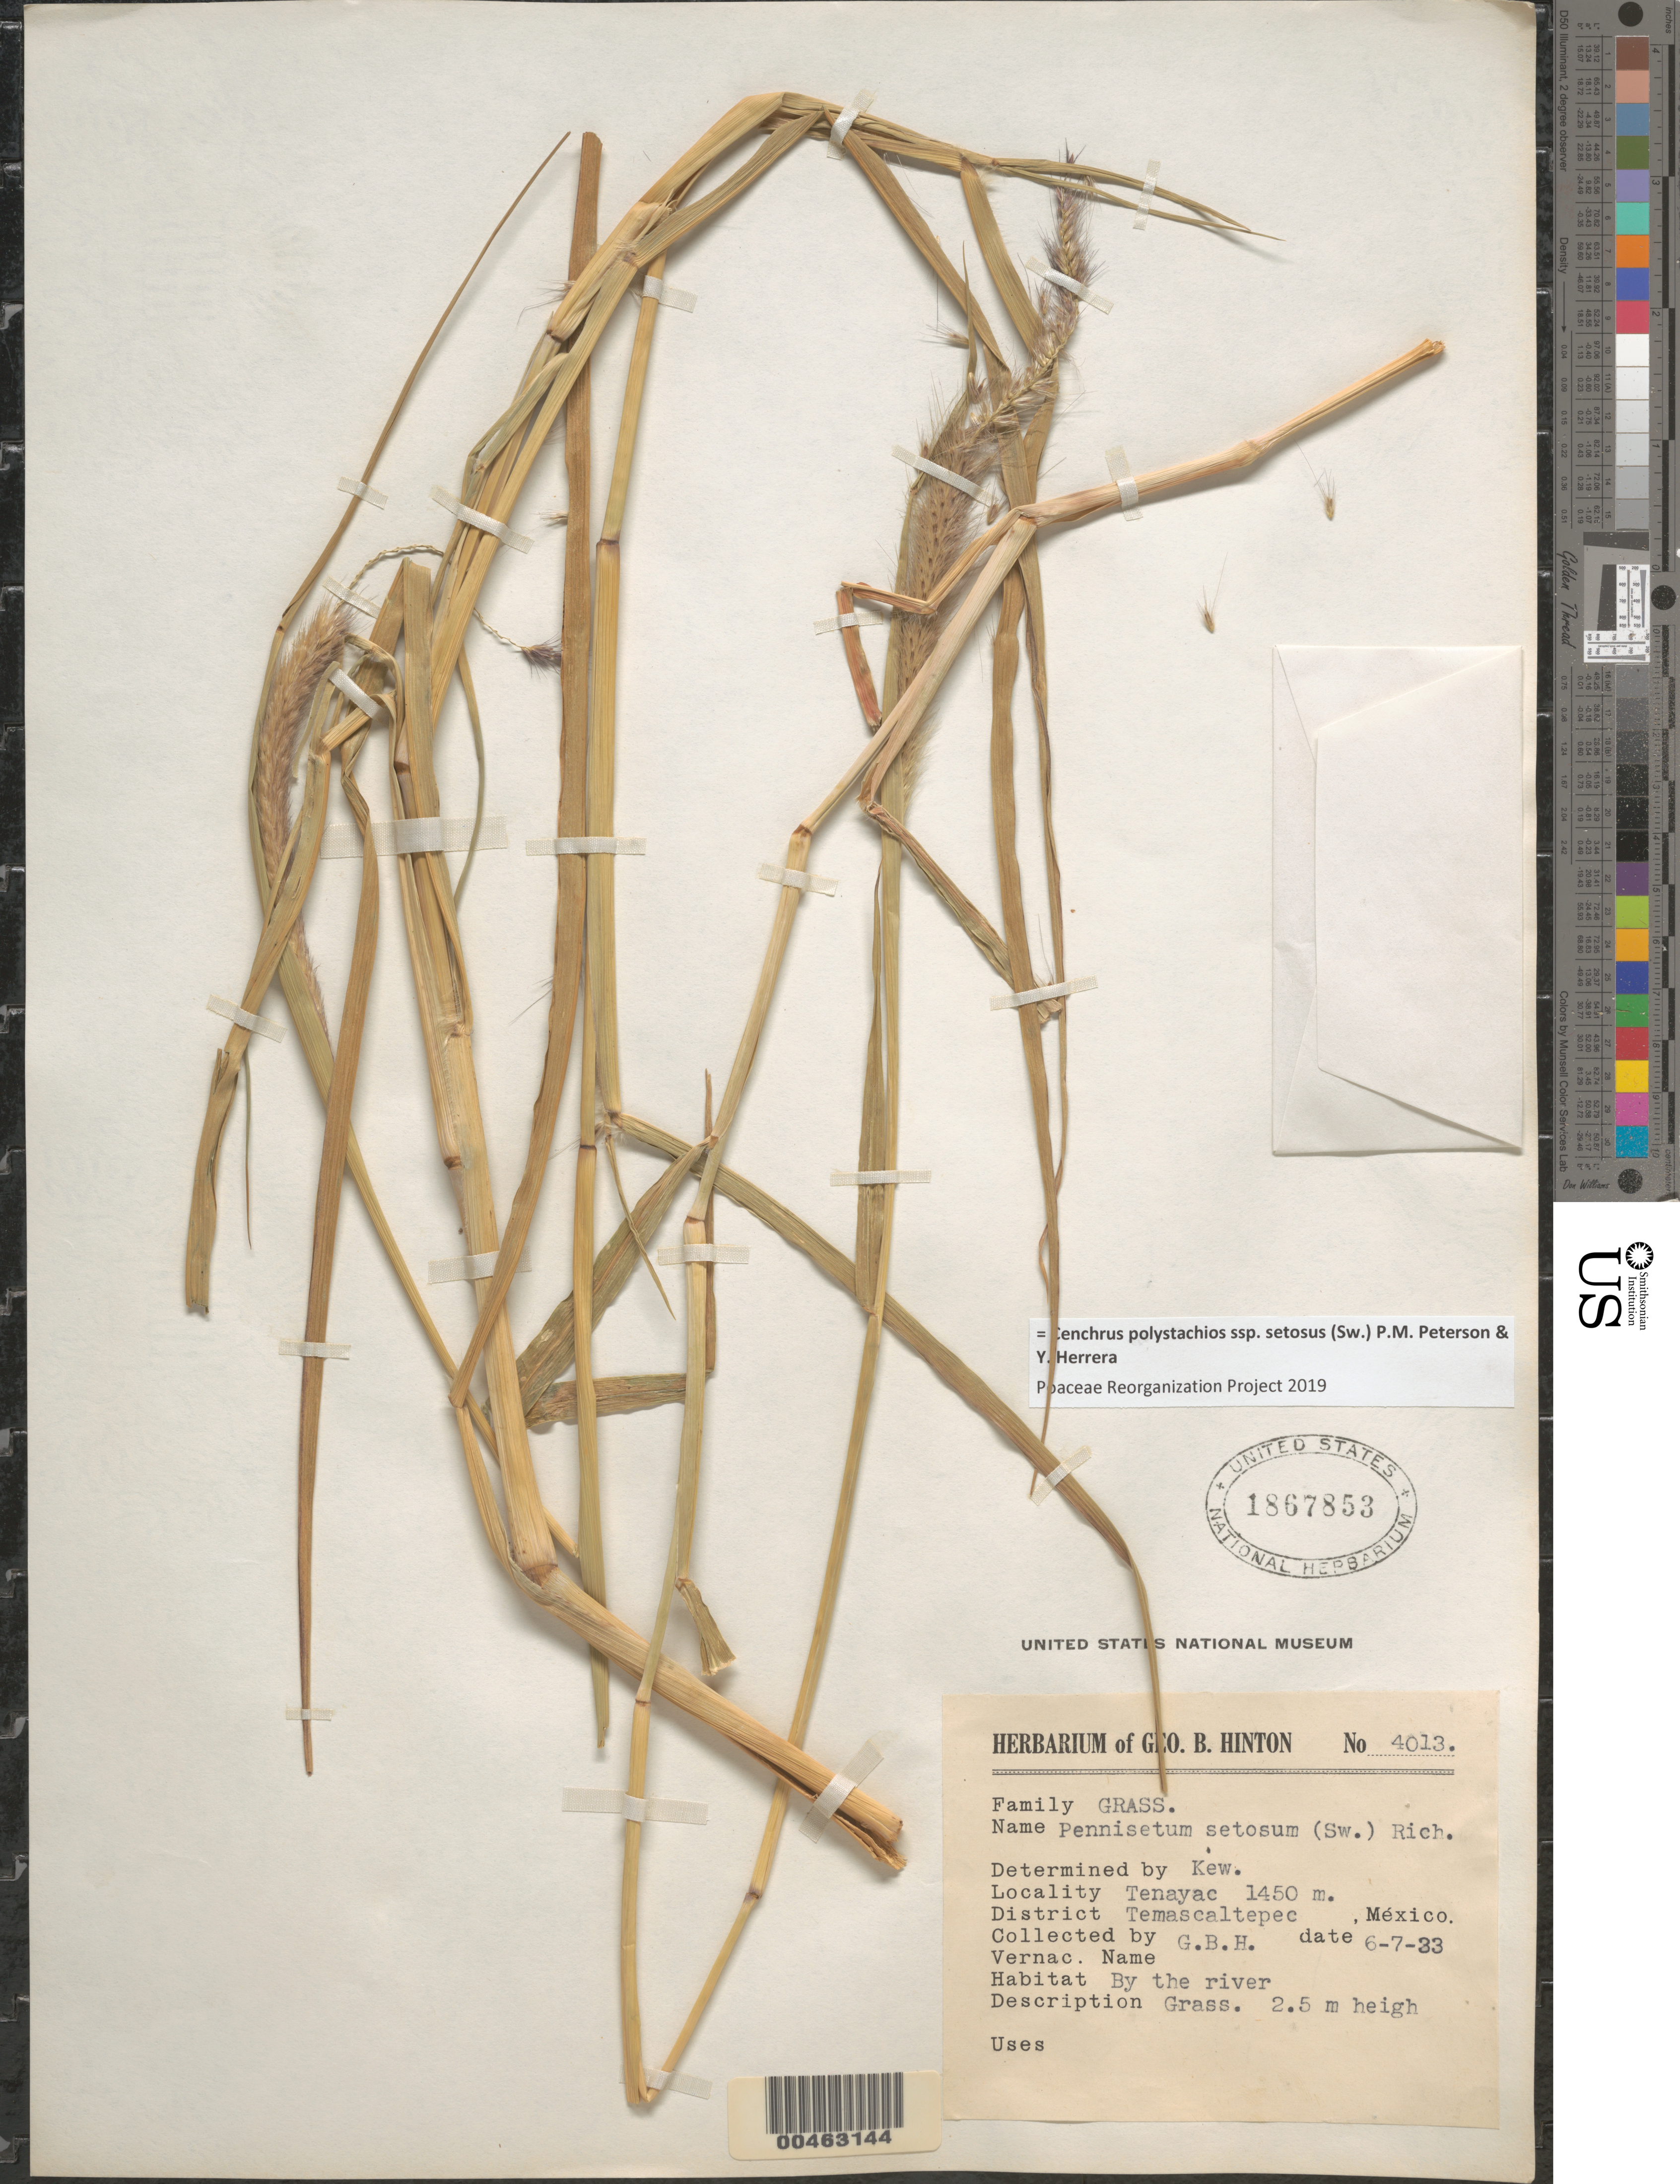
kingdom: Plantae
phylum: Tracheophyta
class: Liliopsida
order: Poales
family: Poaceae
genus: Cenchrus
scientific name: Cenchrus polystachios subsp. setosus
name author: (Sw.) P.M. Peterson & Y. Herrera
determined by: Poaceae Reorganization Project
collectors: G. B. Hinton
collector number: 4013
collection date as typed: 7 Jun 1933 or 6 Jul 1933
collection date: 1933-06-07 or 1933-07-06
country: Mexico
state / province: México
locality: Temascaltepec Dist., Tenayac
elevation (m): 1450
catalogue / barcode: US 1867853